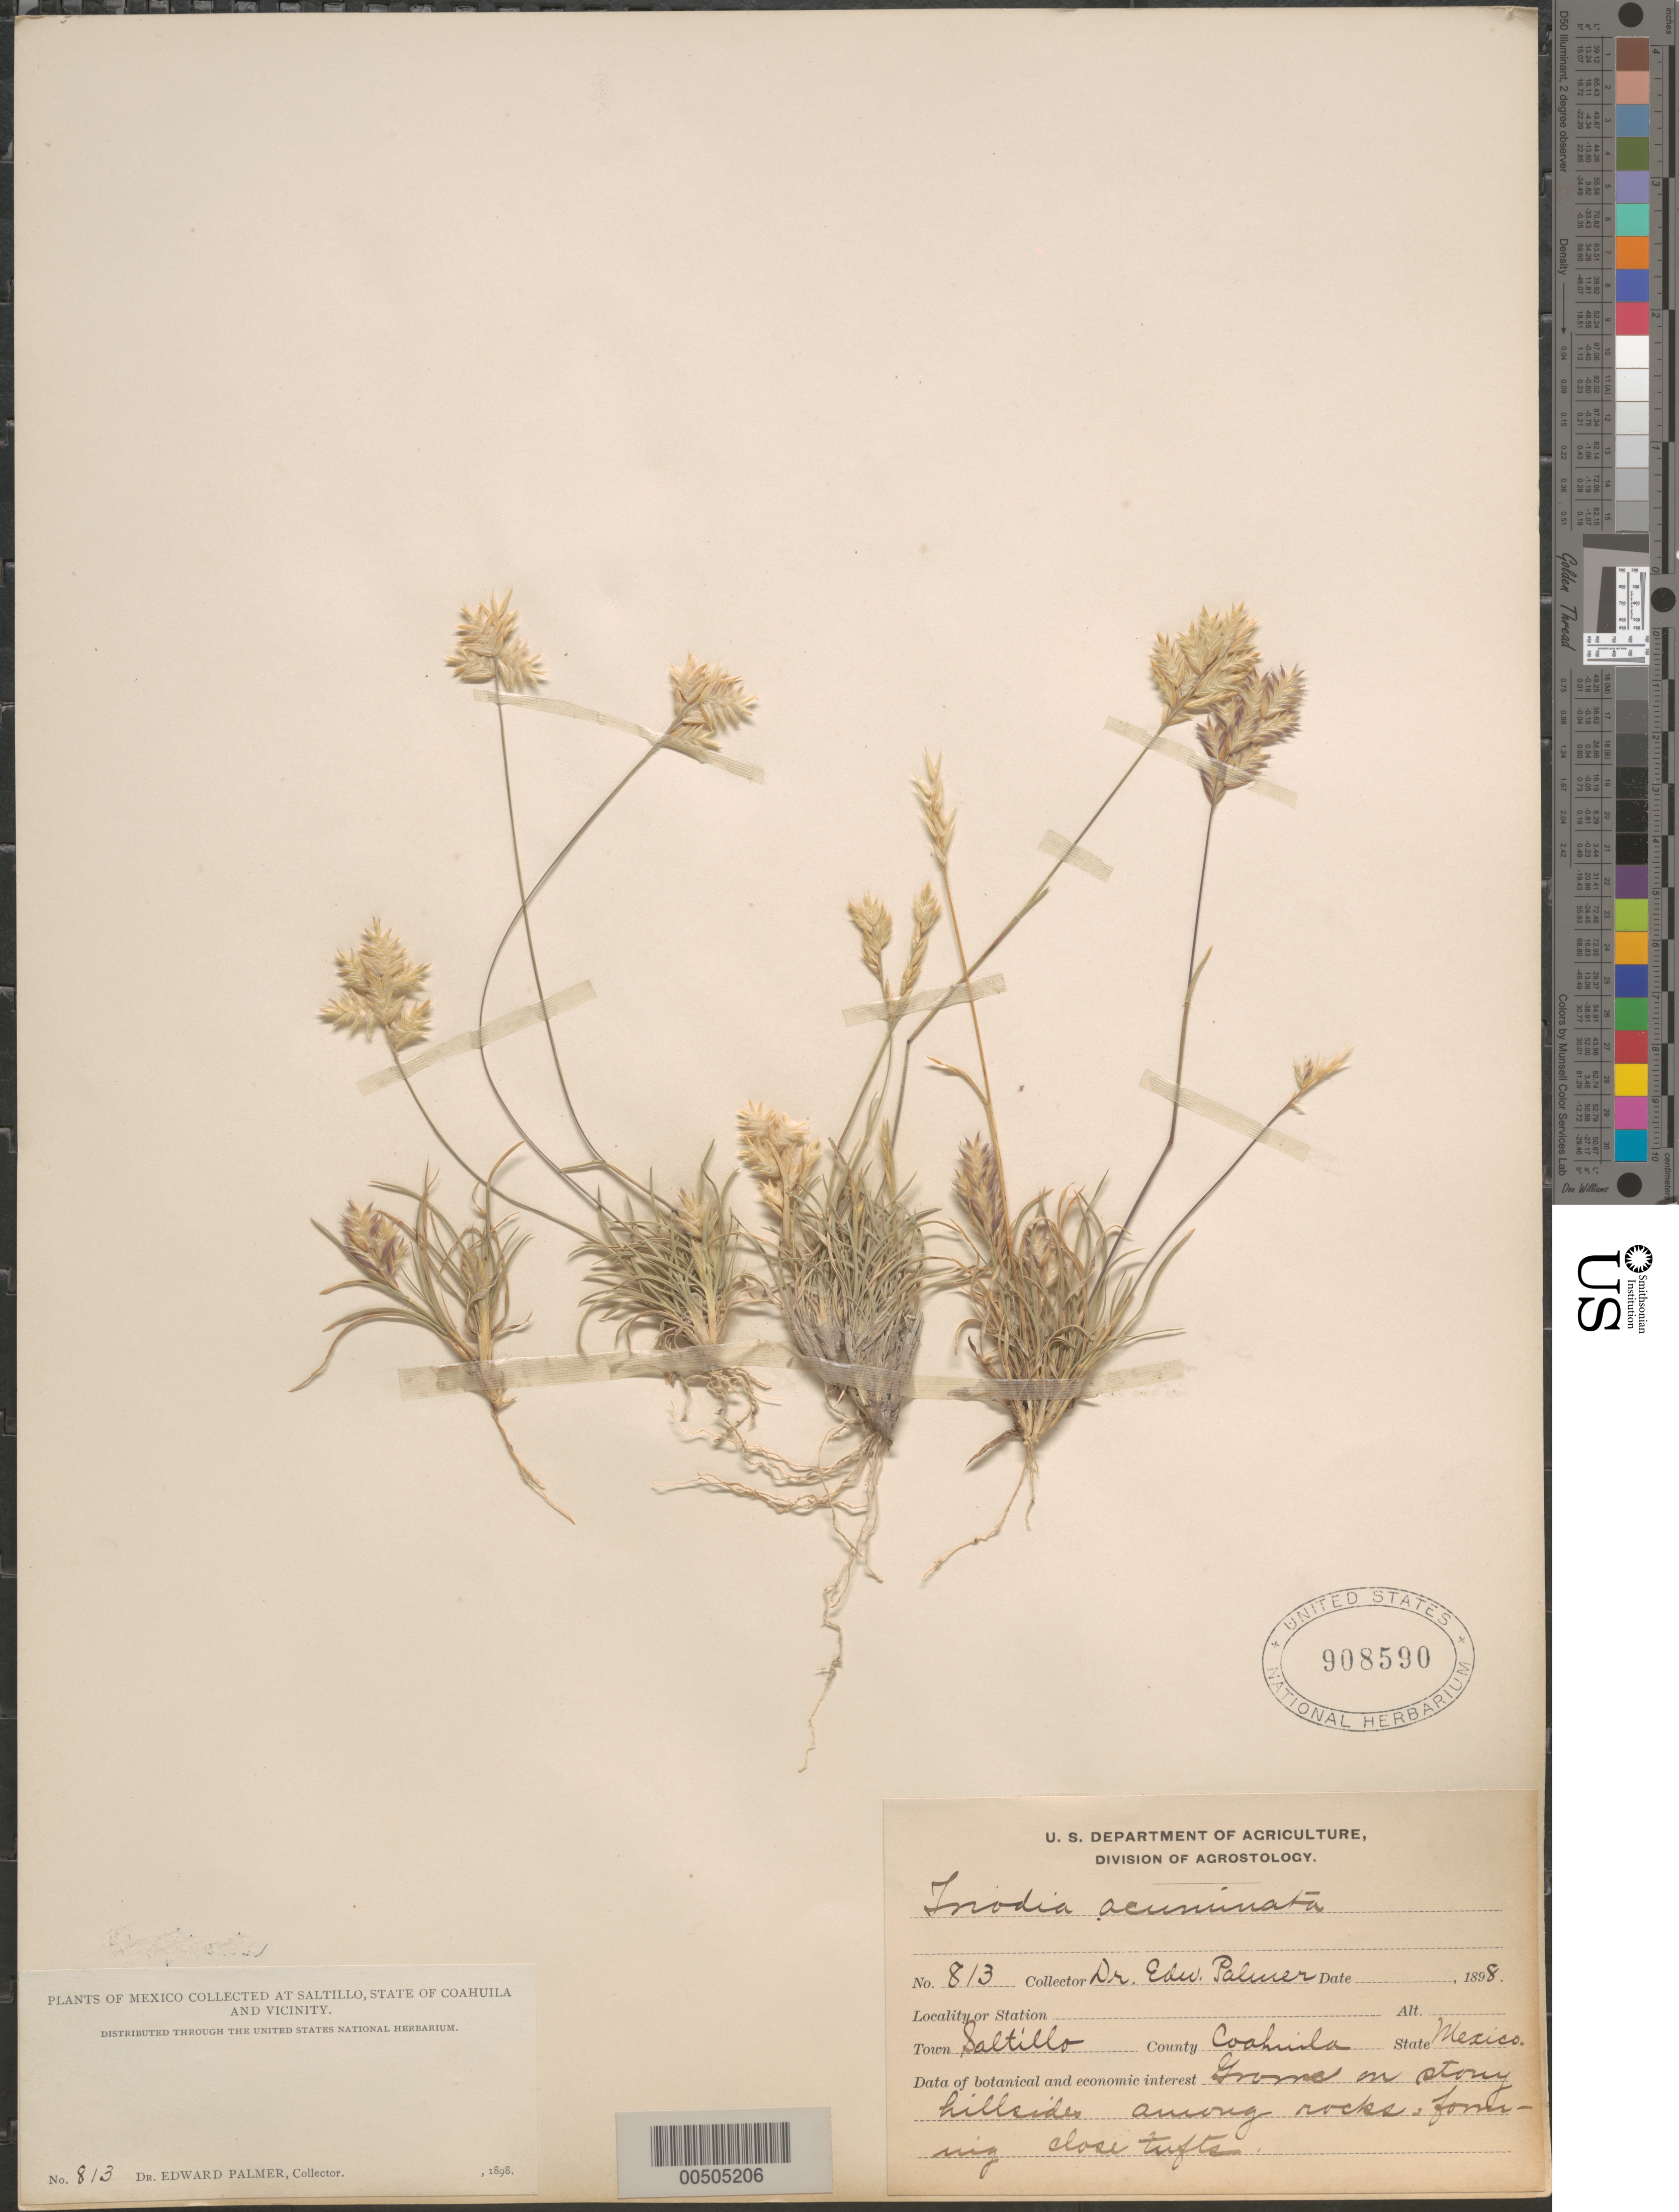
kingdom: Plantae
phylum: Tracheophyta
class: Liliopsida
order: Poales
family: Poaceae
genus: Erioneuron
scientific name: Erioneuron avenaceum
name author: (Kunth) Tateoka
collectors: E. Palmer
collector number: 813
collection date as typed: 1898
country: Mexico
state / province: Coahuila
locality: Saltillo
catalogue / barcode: US 908590